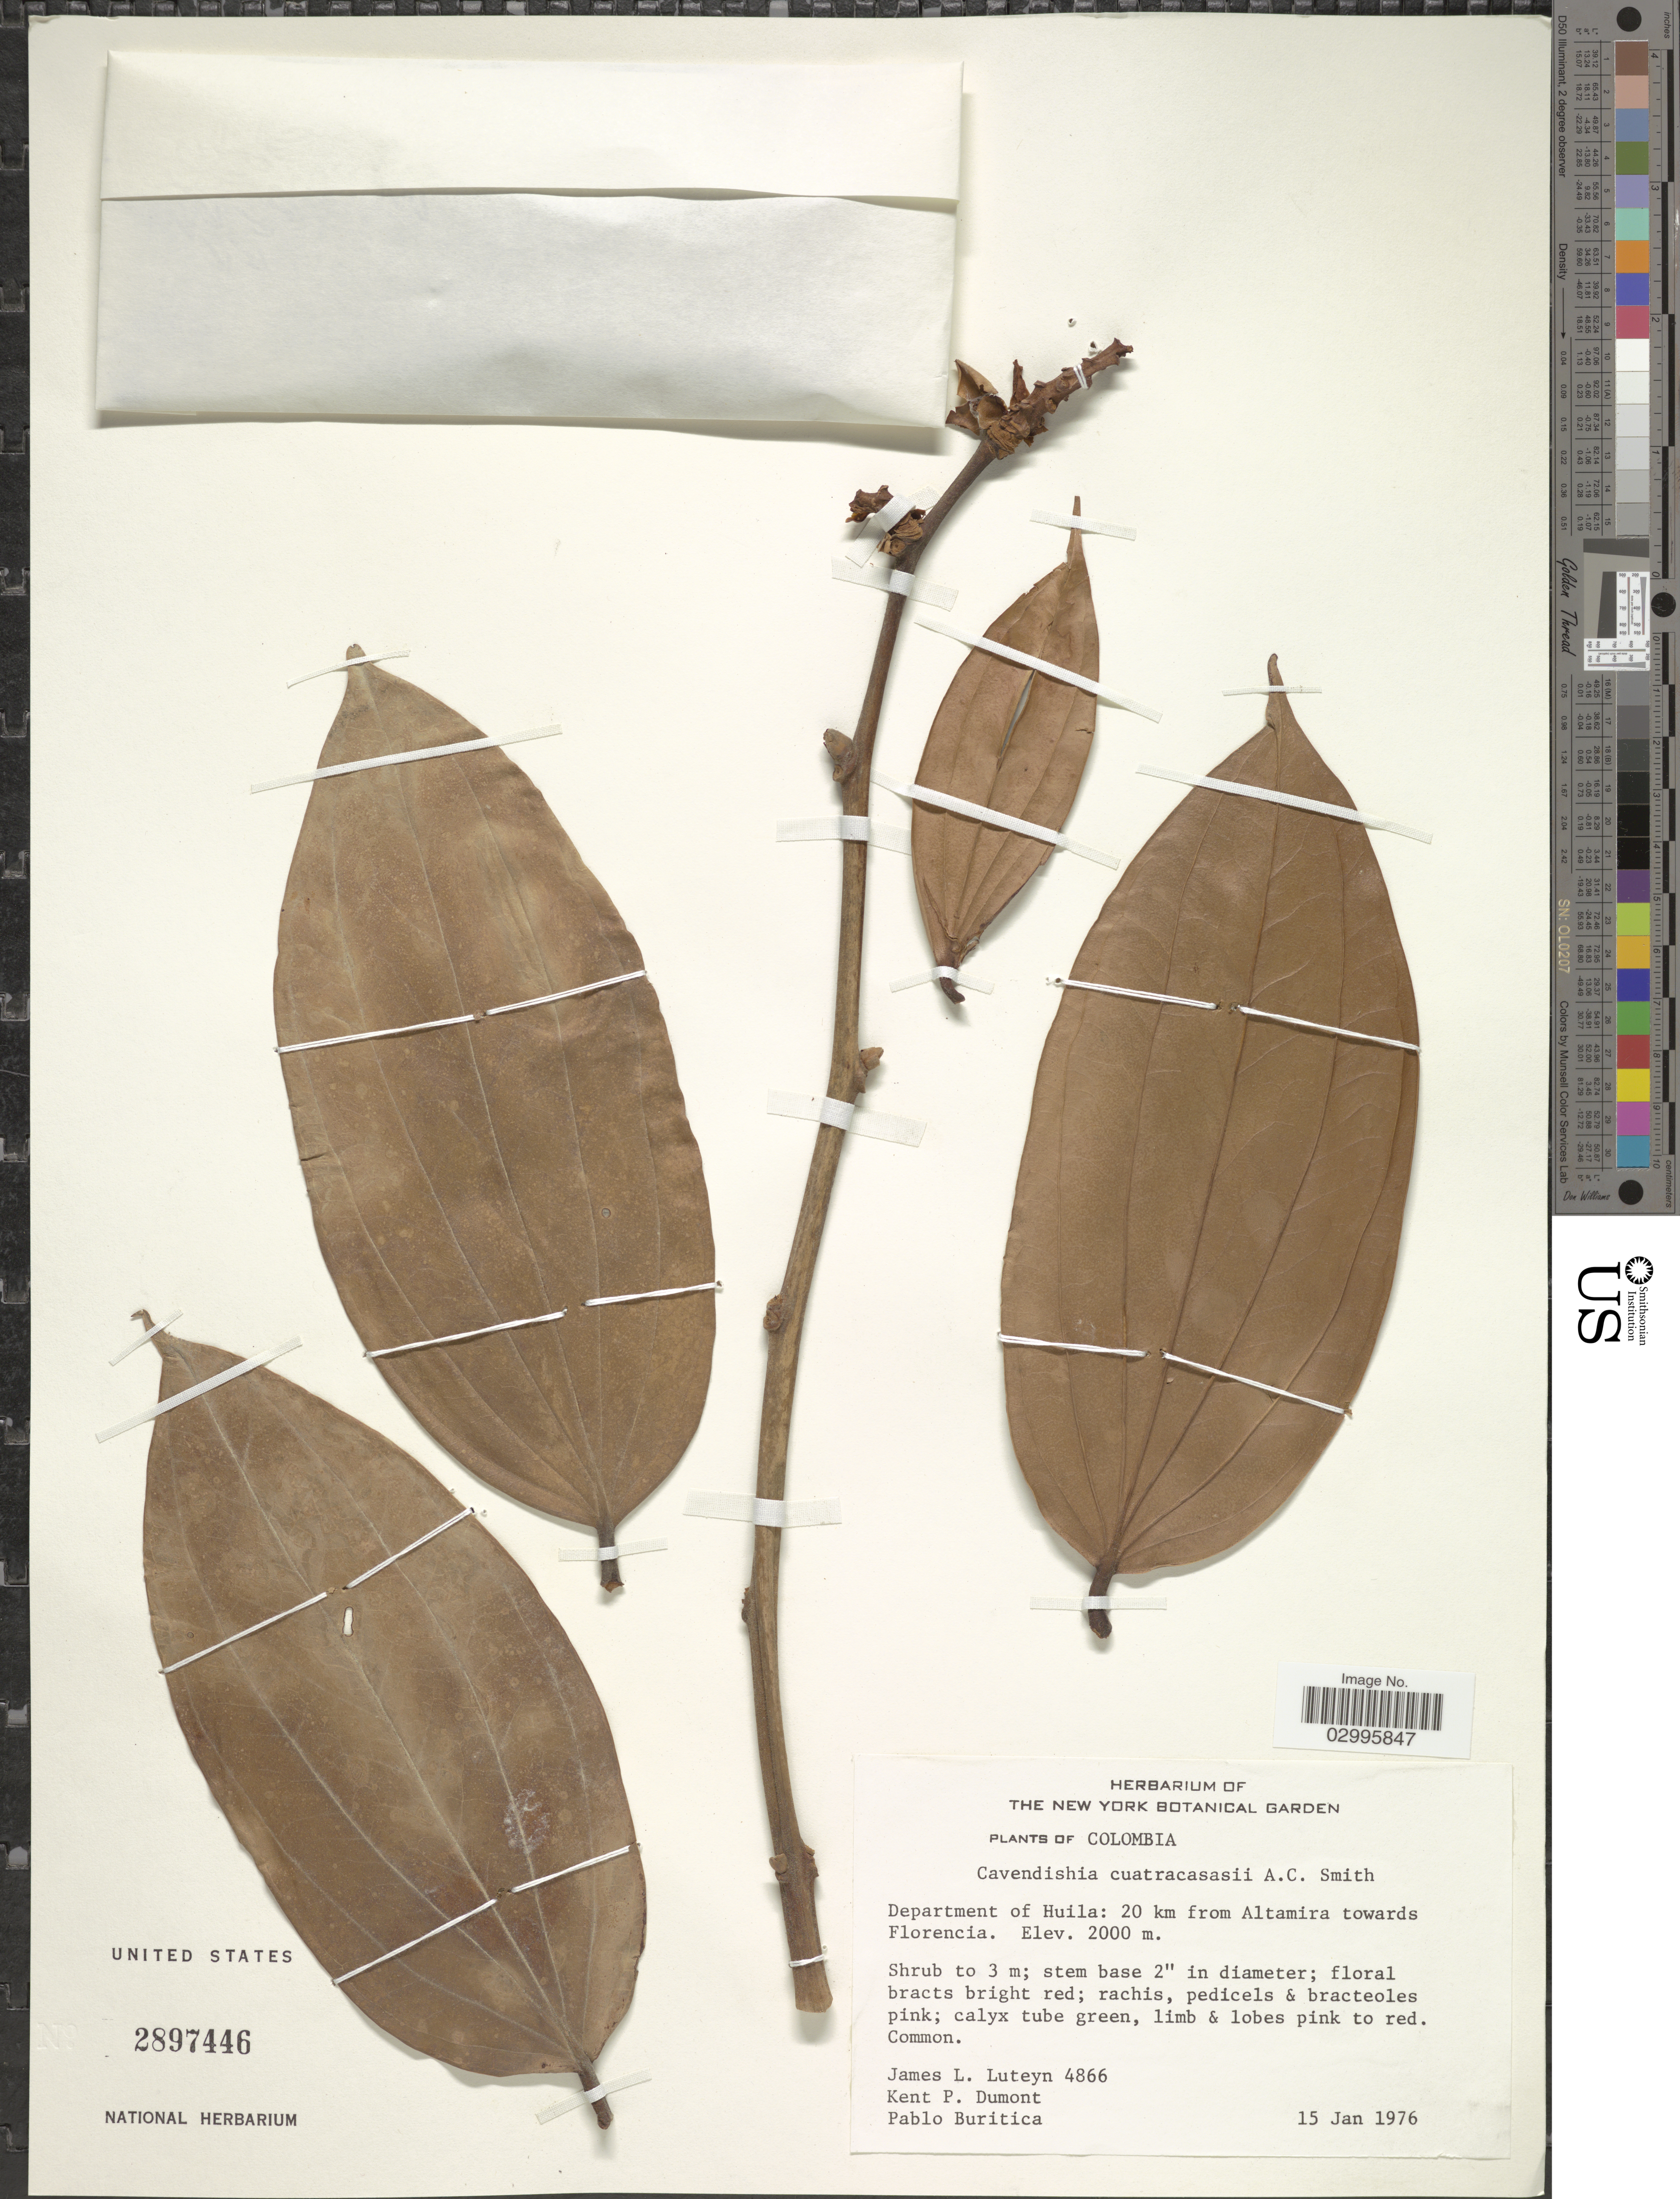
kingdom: Plantae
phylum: Tracheophyta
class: Magnoliopsida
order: Ericales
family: Ericaceae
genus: Cavendishia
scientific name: Cavendishia cuatrecasasii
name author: A.C. Sm. in Cuatrec.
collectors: J. Luteyn, K. P. Dumont & P. Buritica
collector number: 4866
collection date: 1976-01-15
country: Colombia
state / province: Huila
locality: Department of Huila: 20 km from Altamira towards Florencia.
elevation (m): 2000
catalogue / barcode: US 2897446